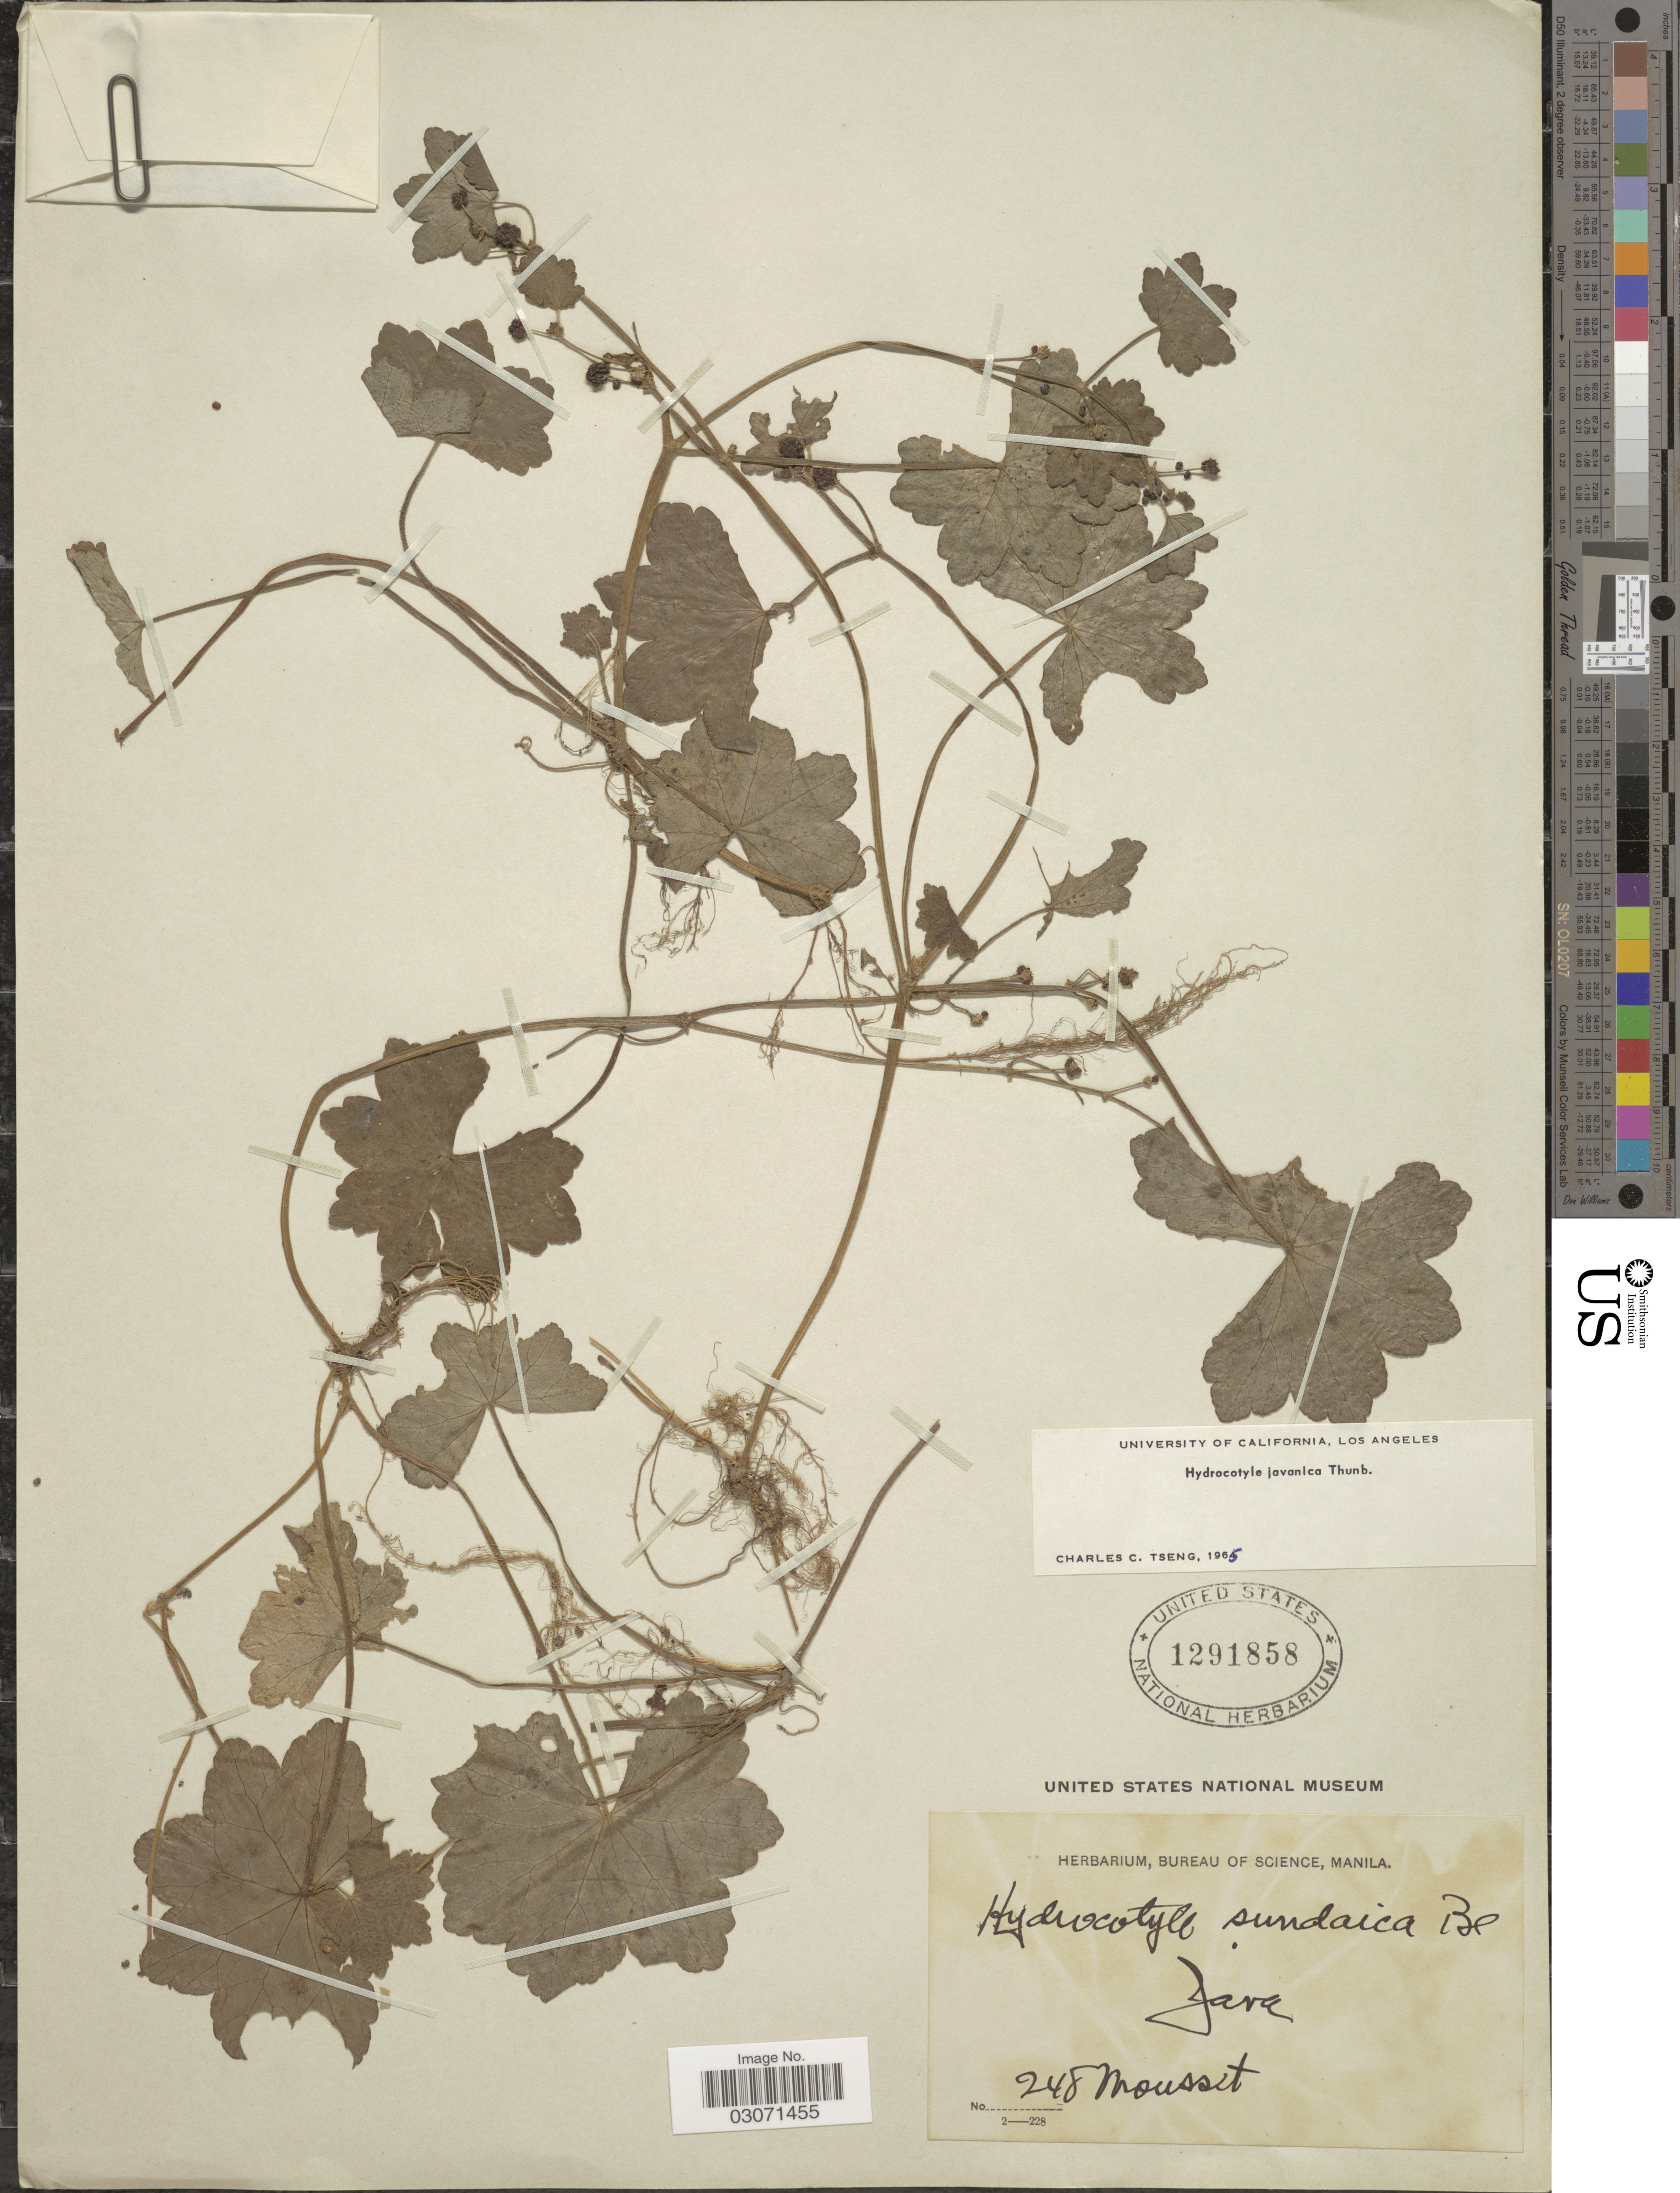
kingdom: Plantae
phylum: Tracheophyta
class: Magnoliopsida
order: Apiales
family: Araliaceae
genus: Hydrocotyle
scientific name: Hydrocotyle javanica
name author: Thunb.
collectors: Mousset, --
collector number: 248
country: Indonesia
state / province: Java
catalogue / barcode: US 1291858